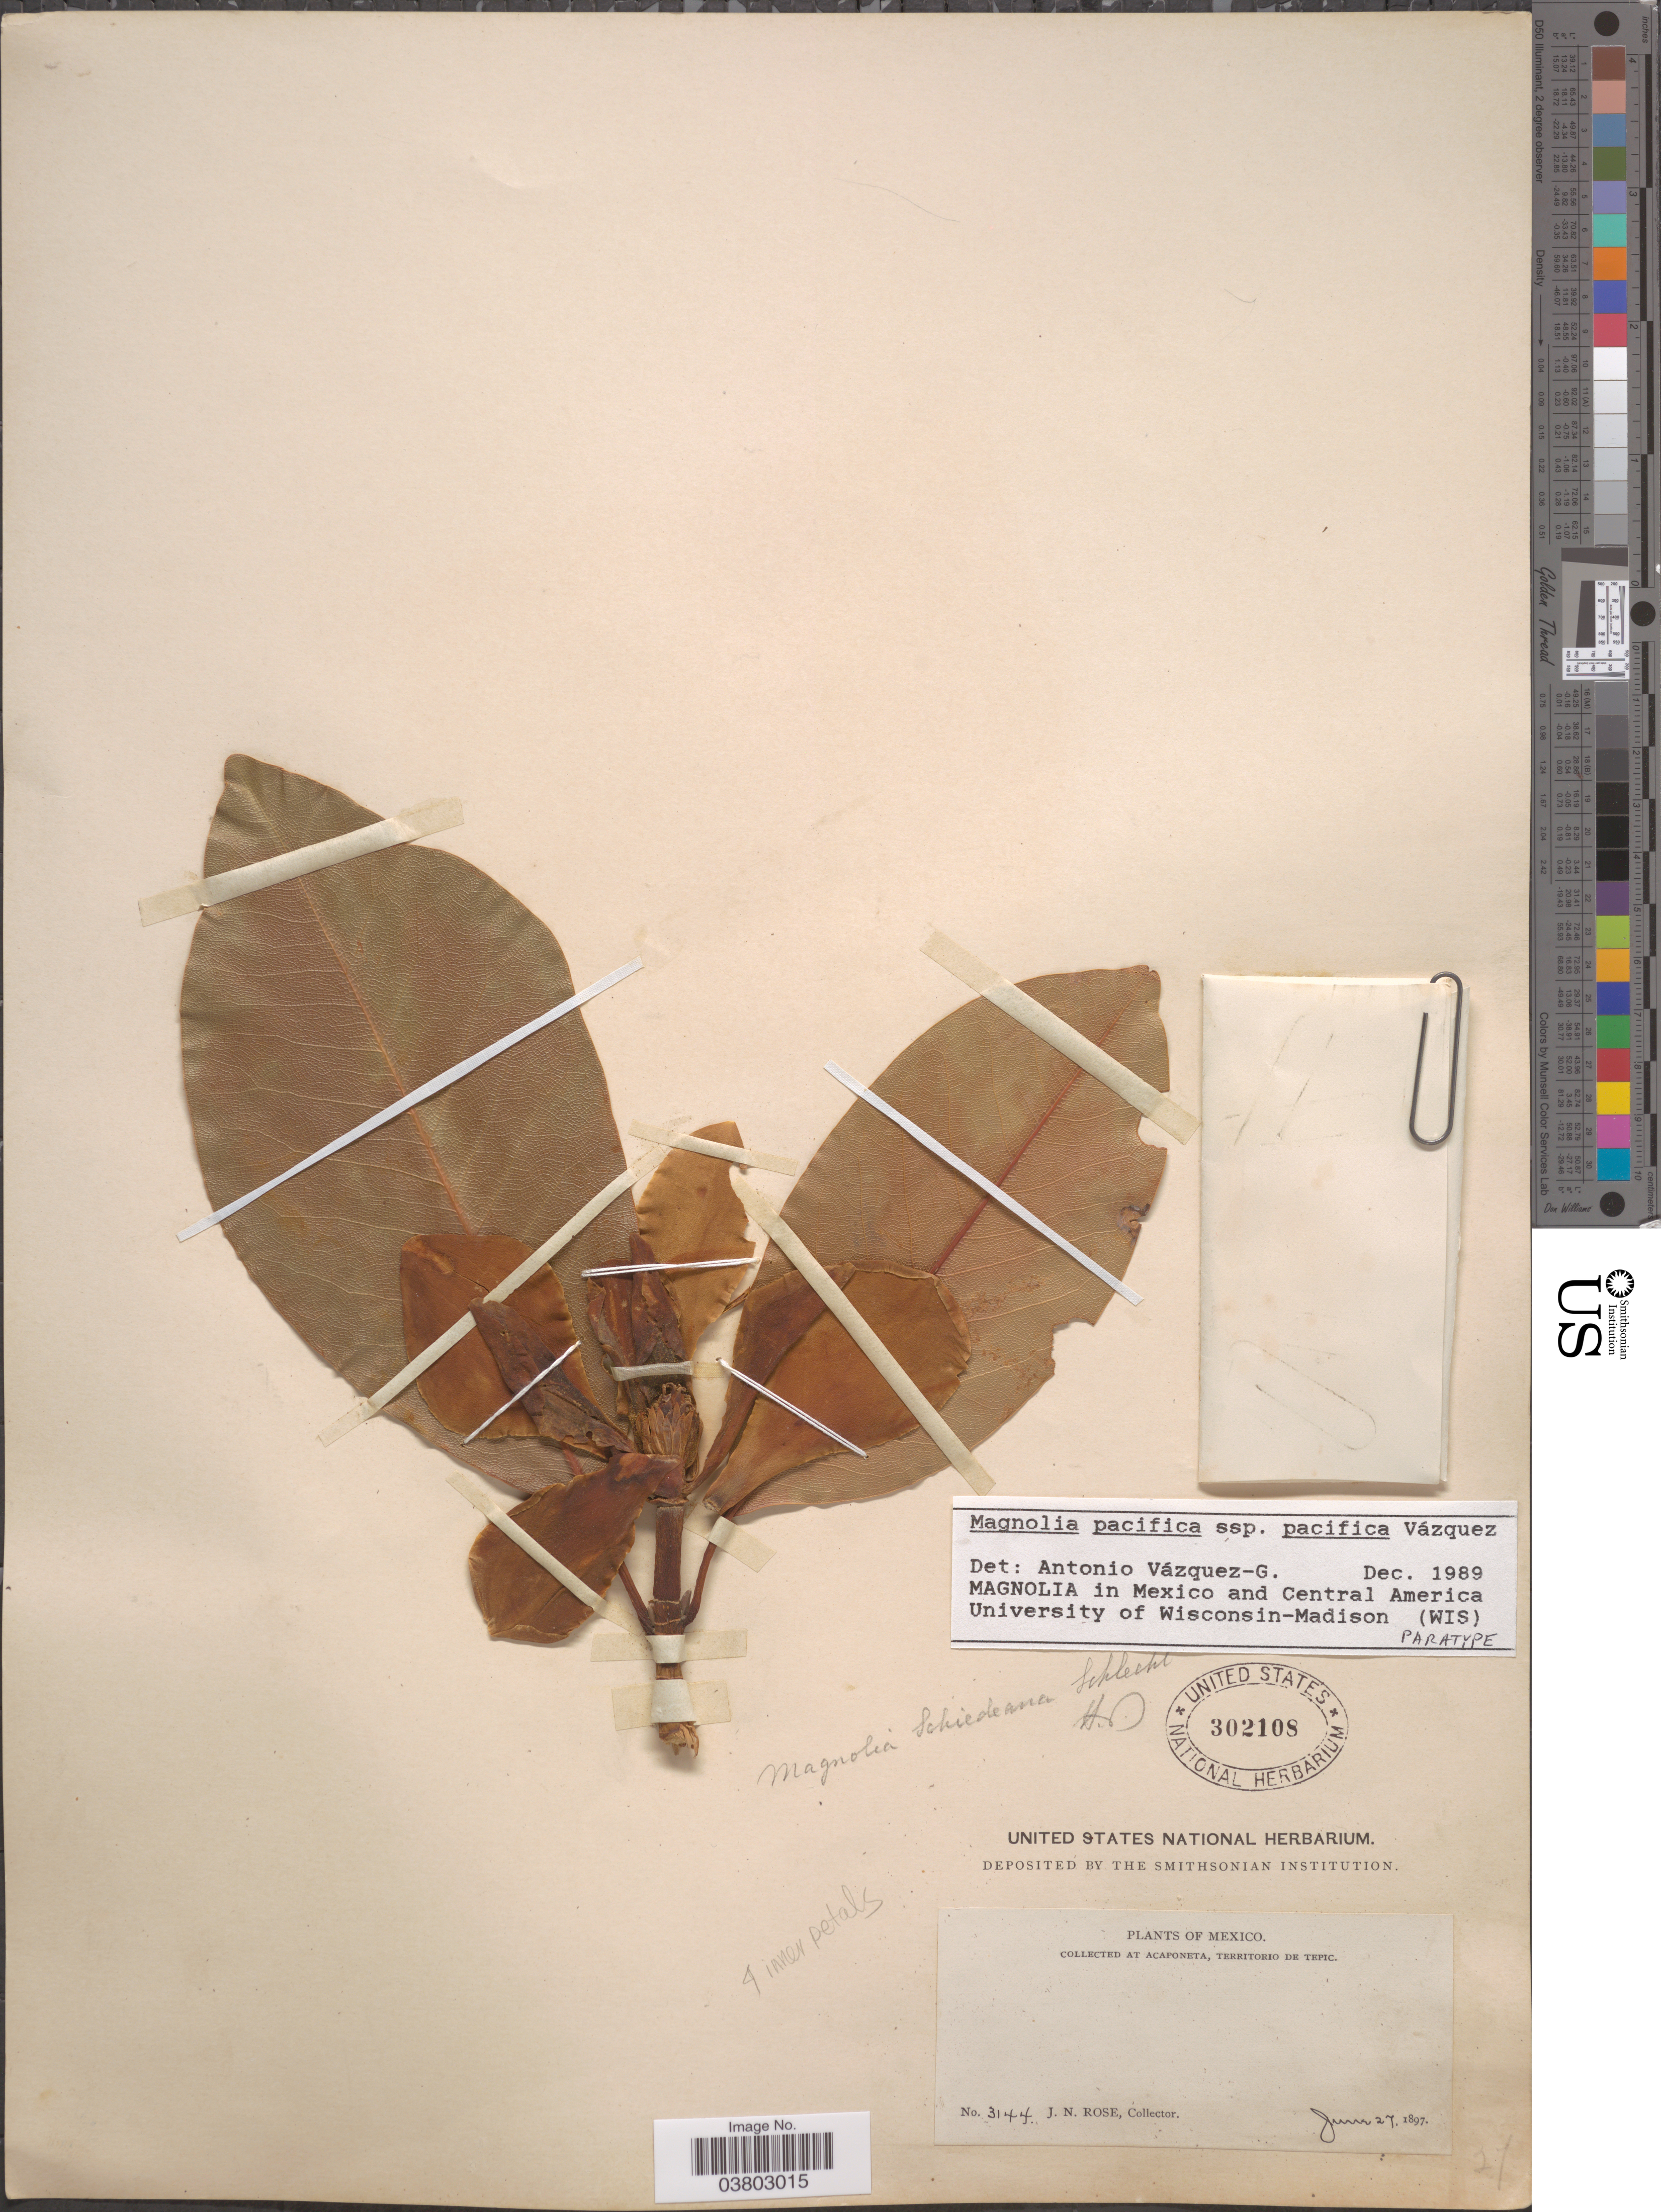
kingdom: Plantae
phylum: Tracheophyta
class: Magnoliopsida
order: Magnoliales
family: Magnoliaceae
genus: Magnolia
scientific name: Magnolia pacifica subsp. pacifica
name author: A. Vázquez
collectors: J. N. Rose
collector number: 3144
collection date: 1897-06-27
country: Mexico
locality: At acaponeta, Territorio de Tepic.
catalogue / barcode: US 302108